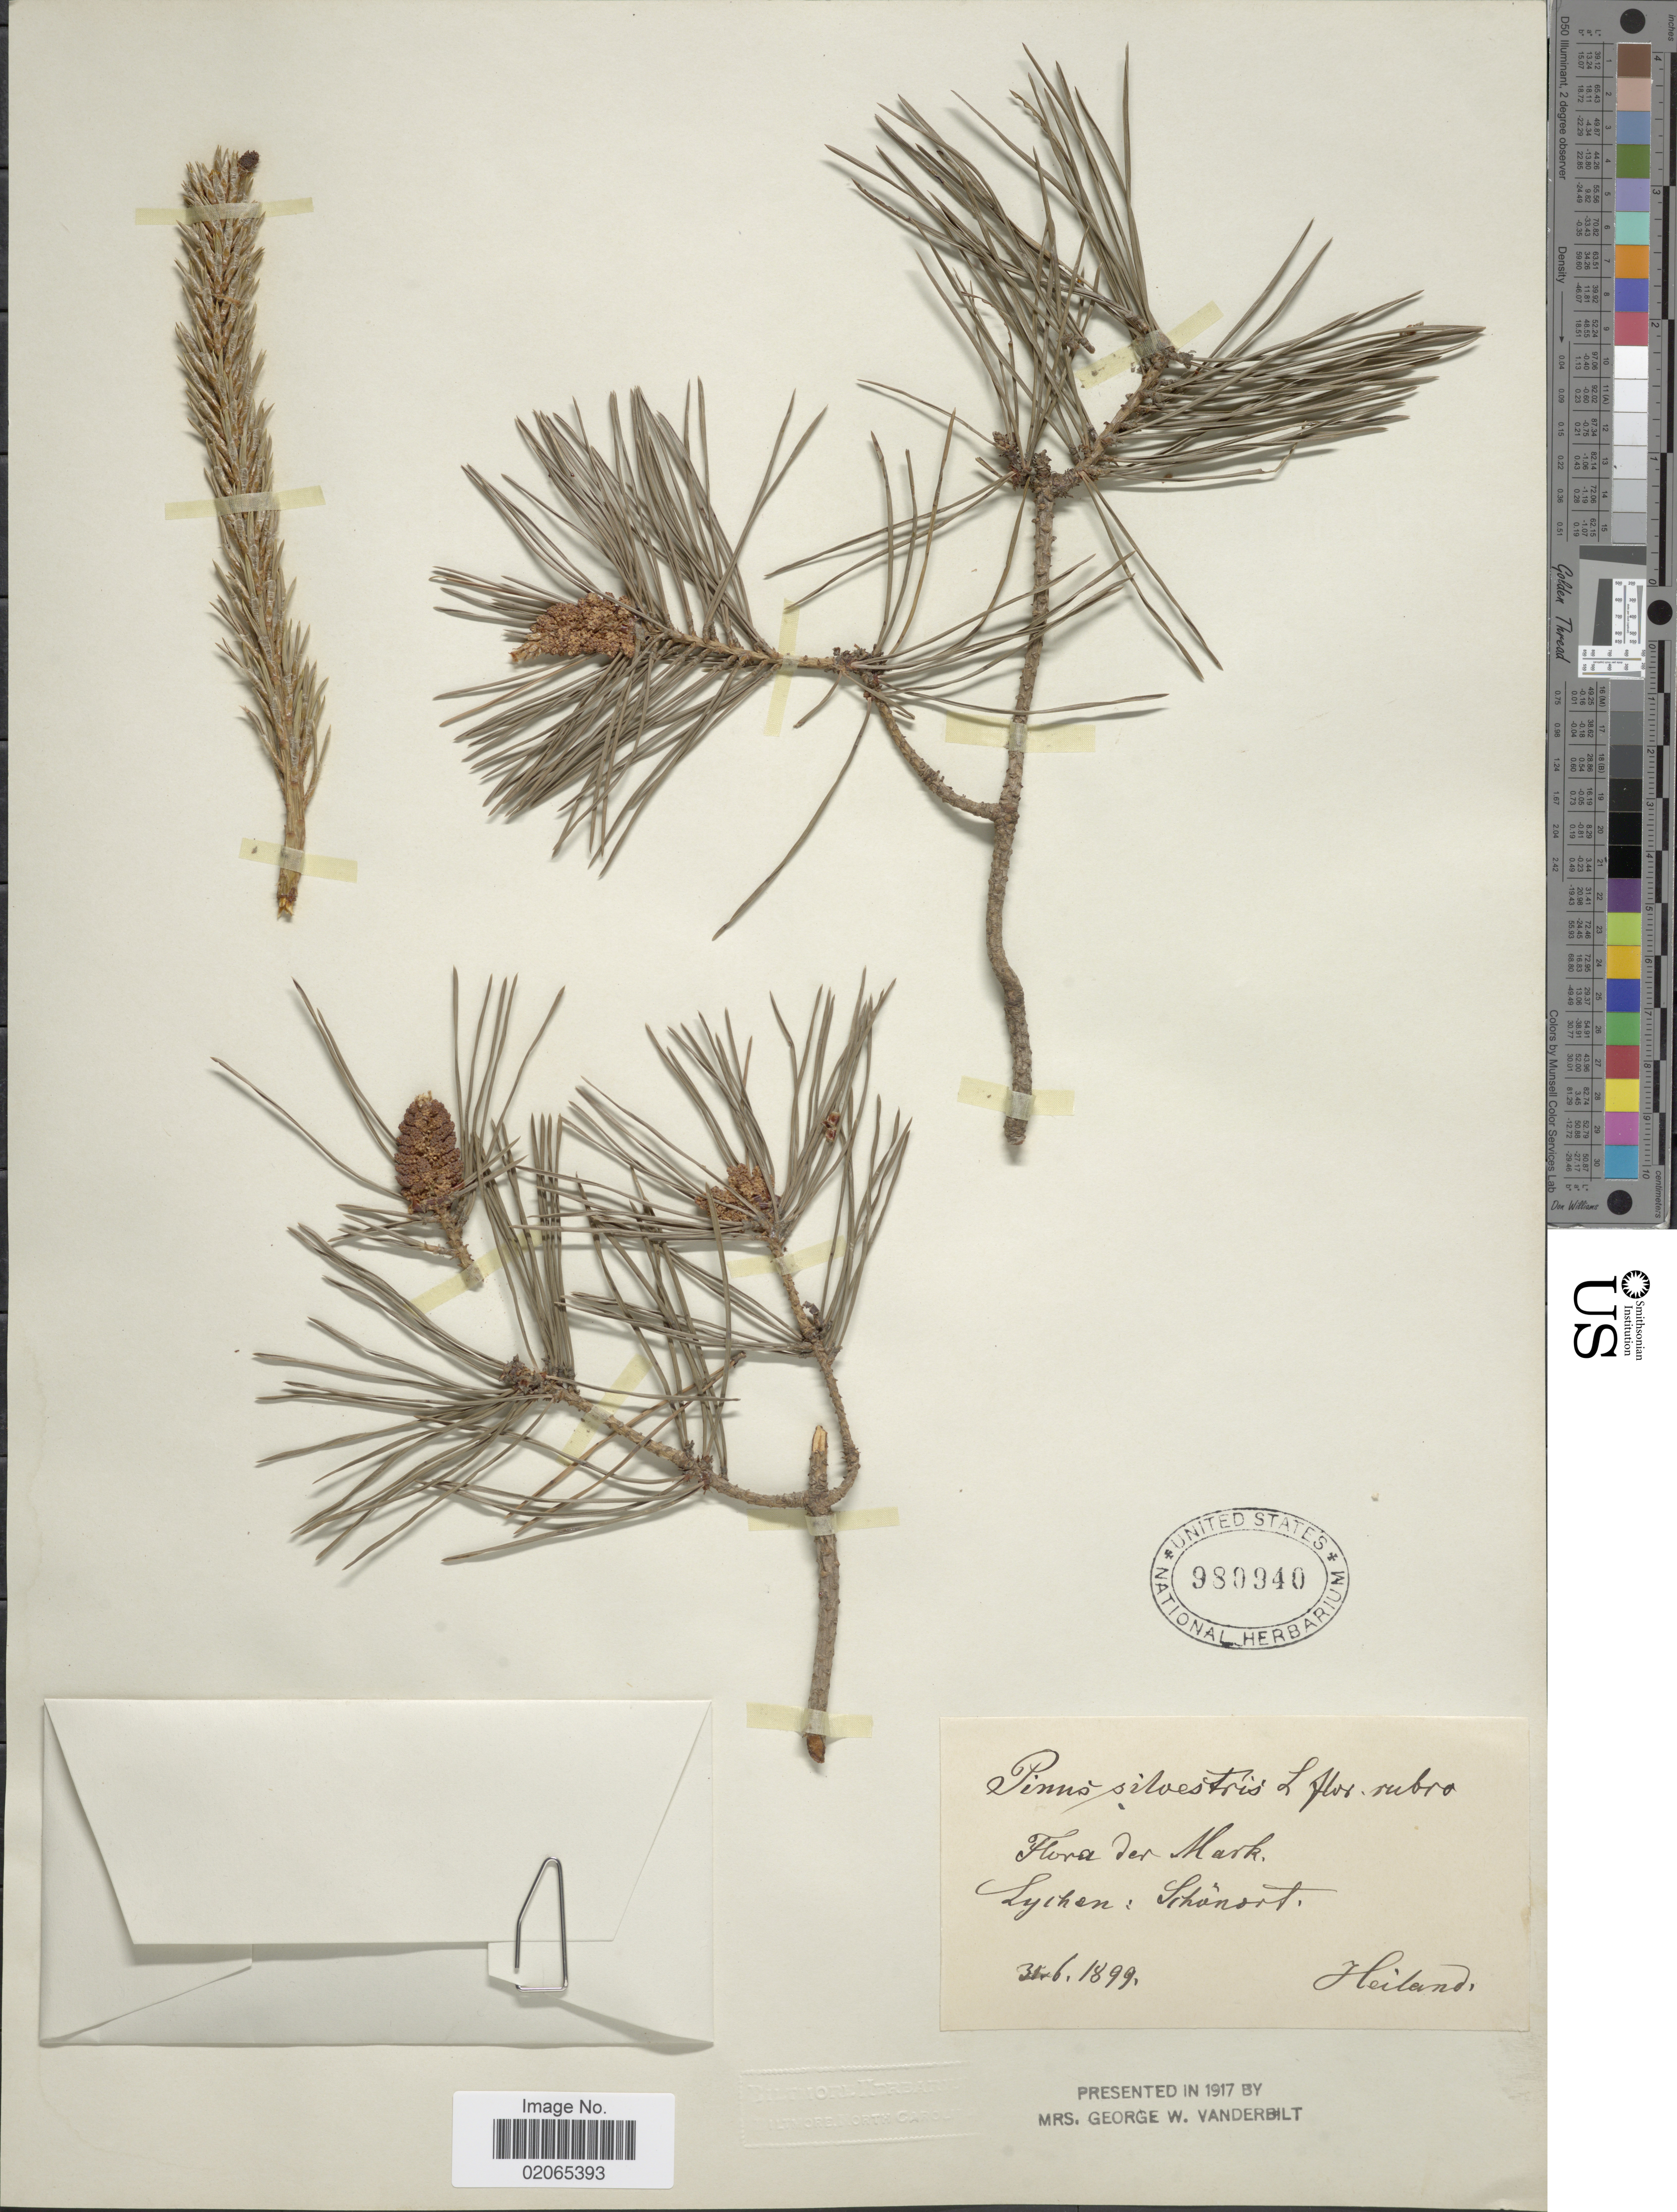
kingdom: Plantae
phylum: Tracheophyta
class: Pinopsida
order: Pinales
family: Taxaceae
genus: Taxus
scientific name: Taxus yunnanensis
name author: W.C. Cheng & L.K. Fu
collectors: -. Heiland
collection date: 1899-06-30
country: Germany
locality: Mark. Lychen: Schönort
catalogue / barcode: US 980940